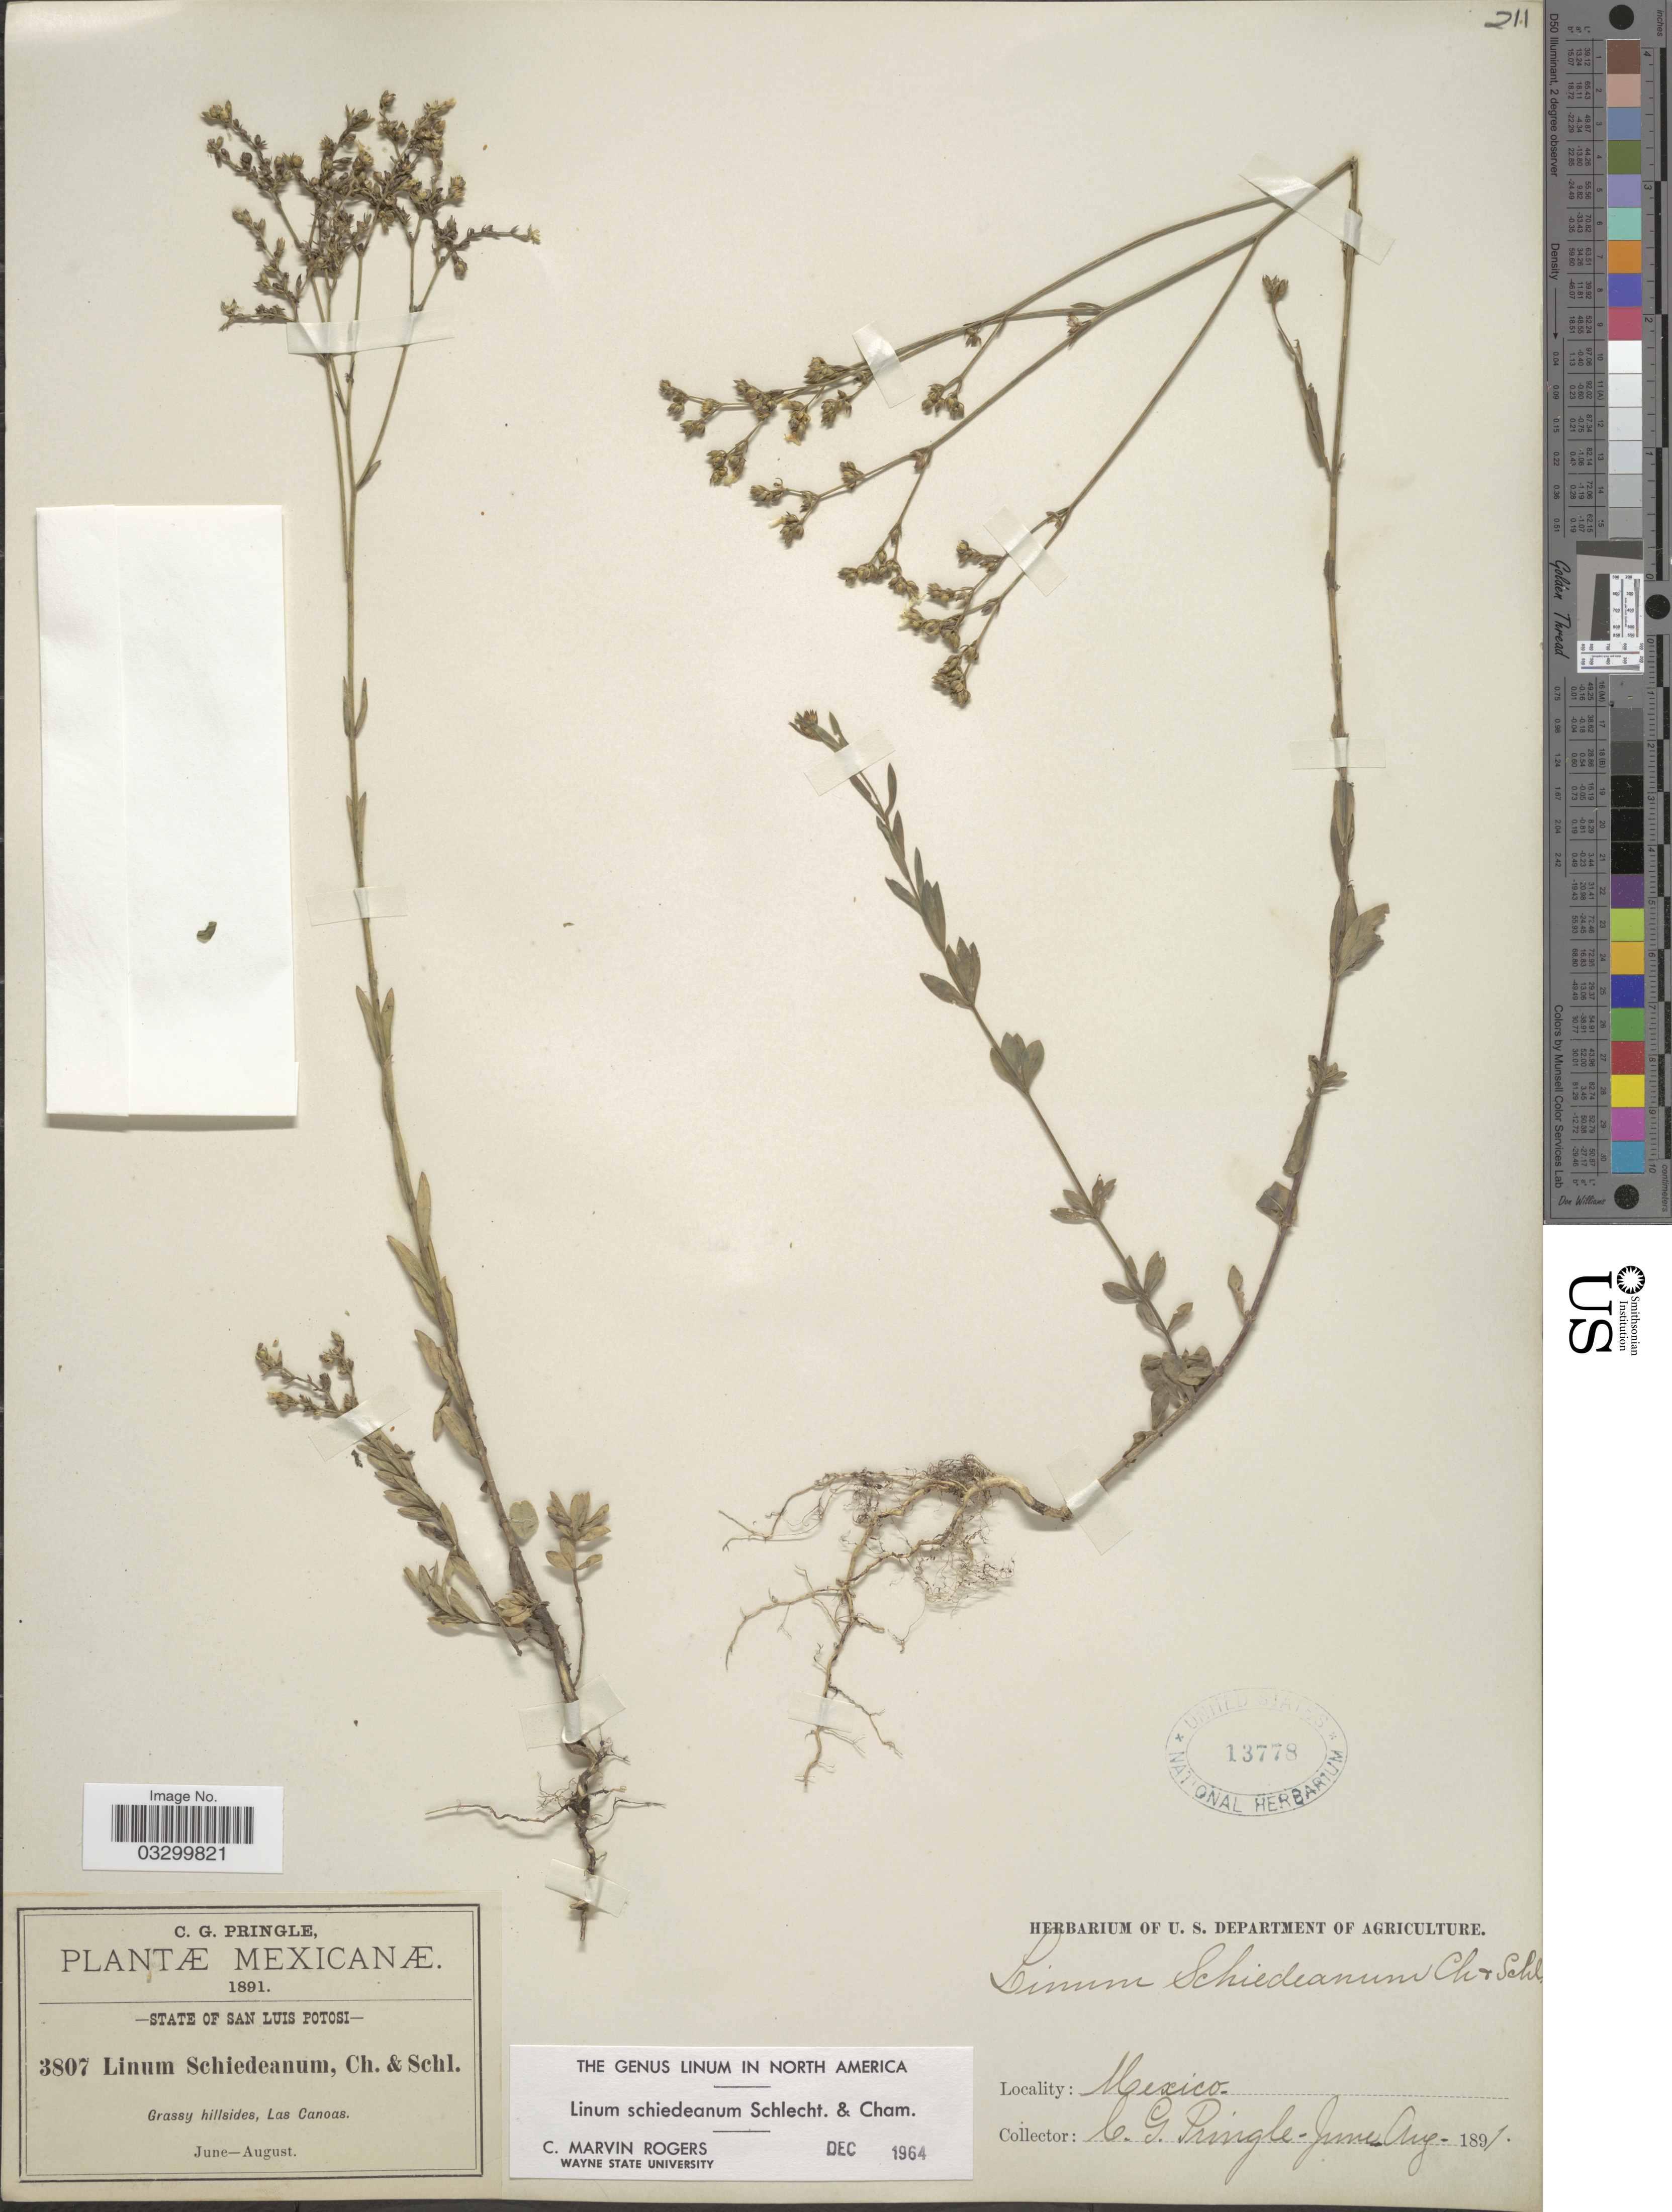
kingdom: Plantae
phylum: Tracheophyta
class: Magnoliopsida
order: Malpighiales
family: Linaceae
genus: Linum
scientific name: Linum schiedeanum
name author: Schltdl. & Cham.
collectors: C. G. Pringle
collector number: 3807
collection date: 1891-06/1891-08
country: Mexico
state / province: San Luis Potosí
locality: Las Canoas.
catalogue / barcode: US 13778